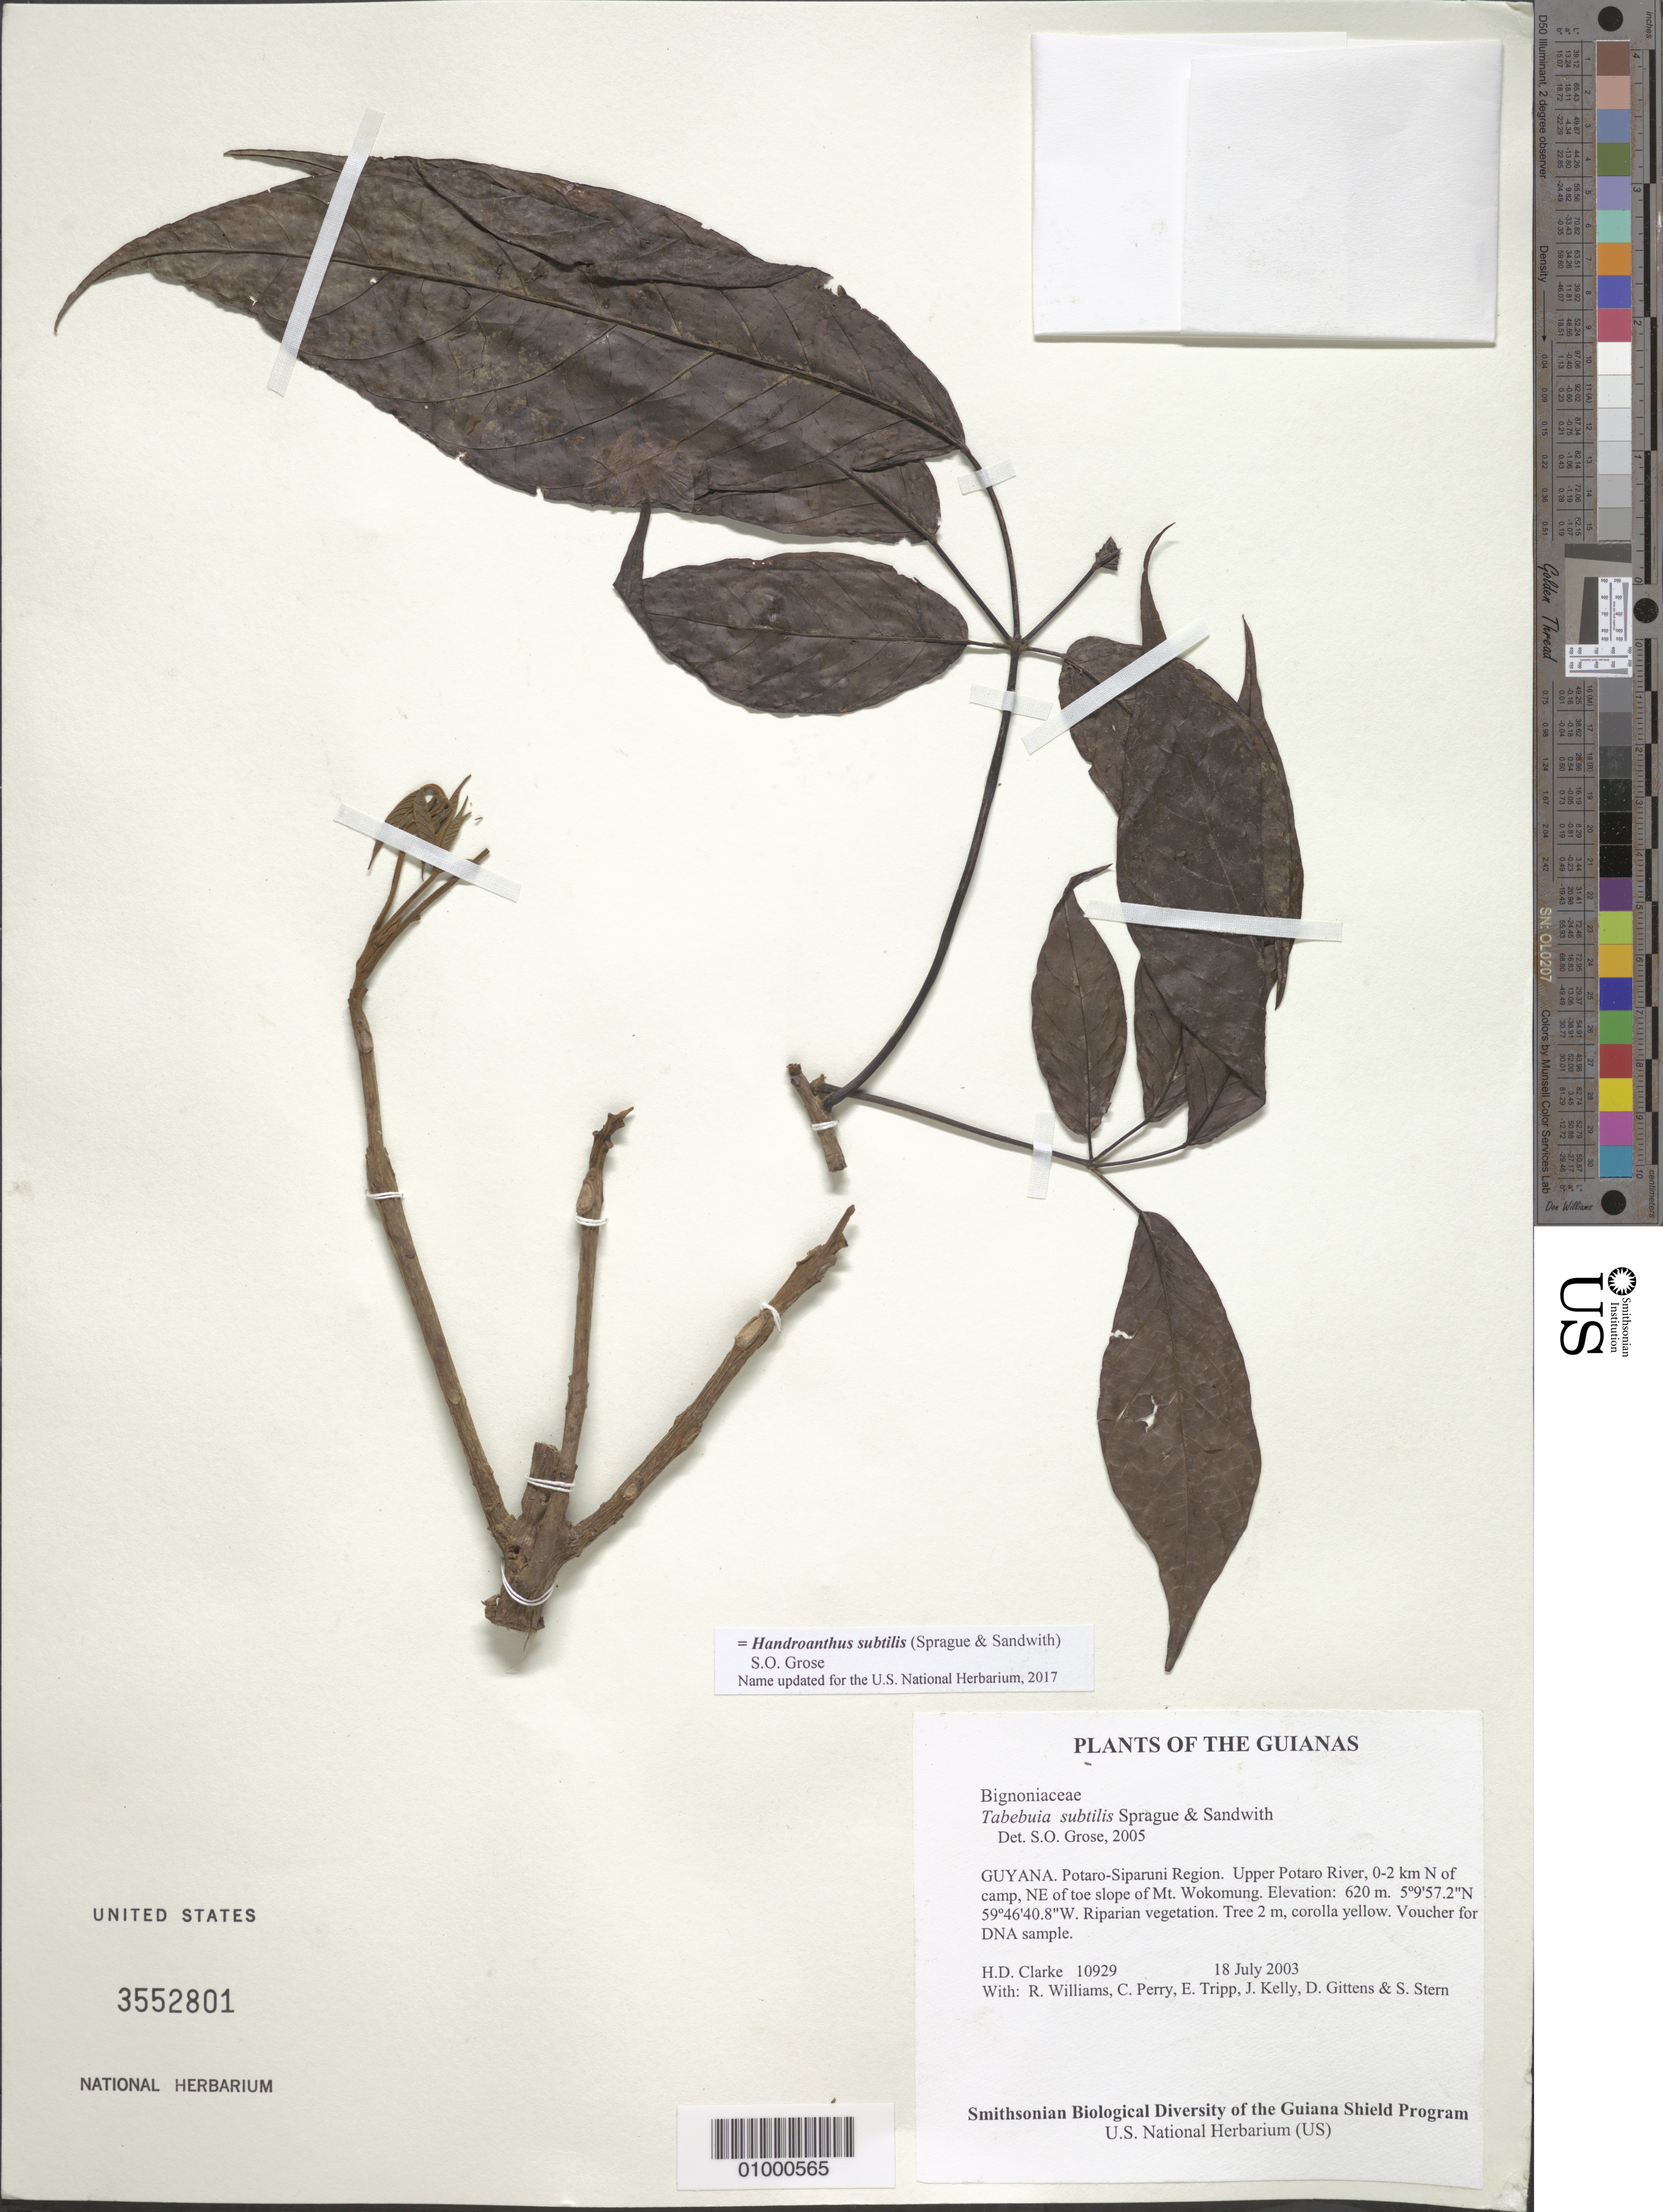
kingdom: Plantae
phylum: Tracheophyta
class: Magnoliopsida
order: Lamiales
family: Bignoniaceae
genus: Handroanthus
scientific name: Handroanthus subtilis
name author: (Sprague & Sandwith) S.O. Grose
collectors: H. D. Clarke, R. Williams, C. Perry, E. Tripp, J. Kelly, D. Gittens & S. R. Stern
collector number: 10929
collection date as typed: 18 July 2003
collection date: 2003-07-18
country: Guyana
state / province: Potaro-Siparuni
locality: Upper Potaro River, 0-2 km N of camp, NE of toe slope of Mt. Wokomung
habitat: Riparian vegetation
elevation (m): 620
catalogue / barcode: US 3552801